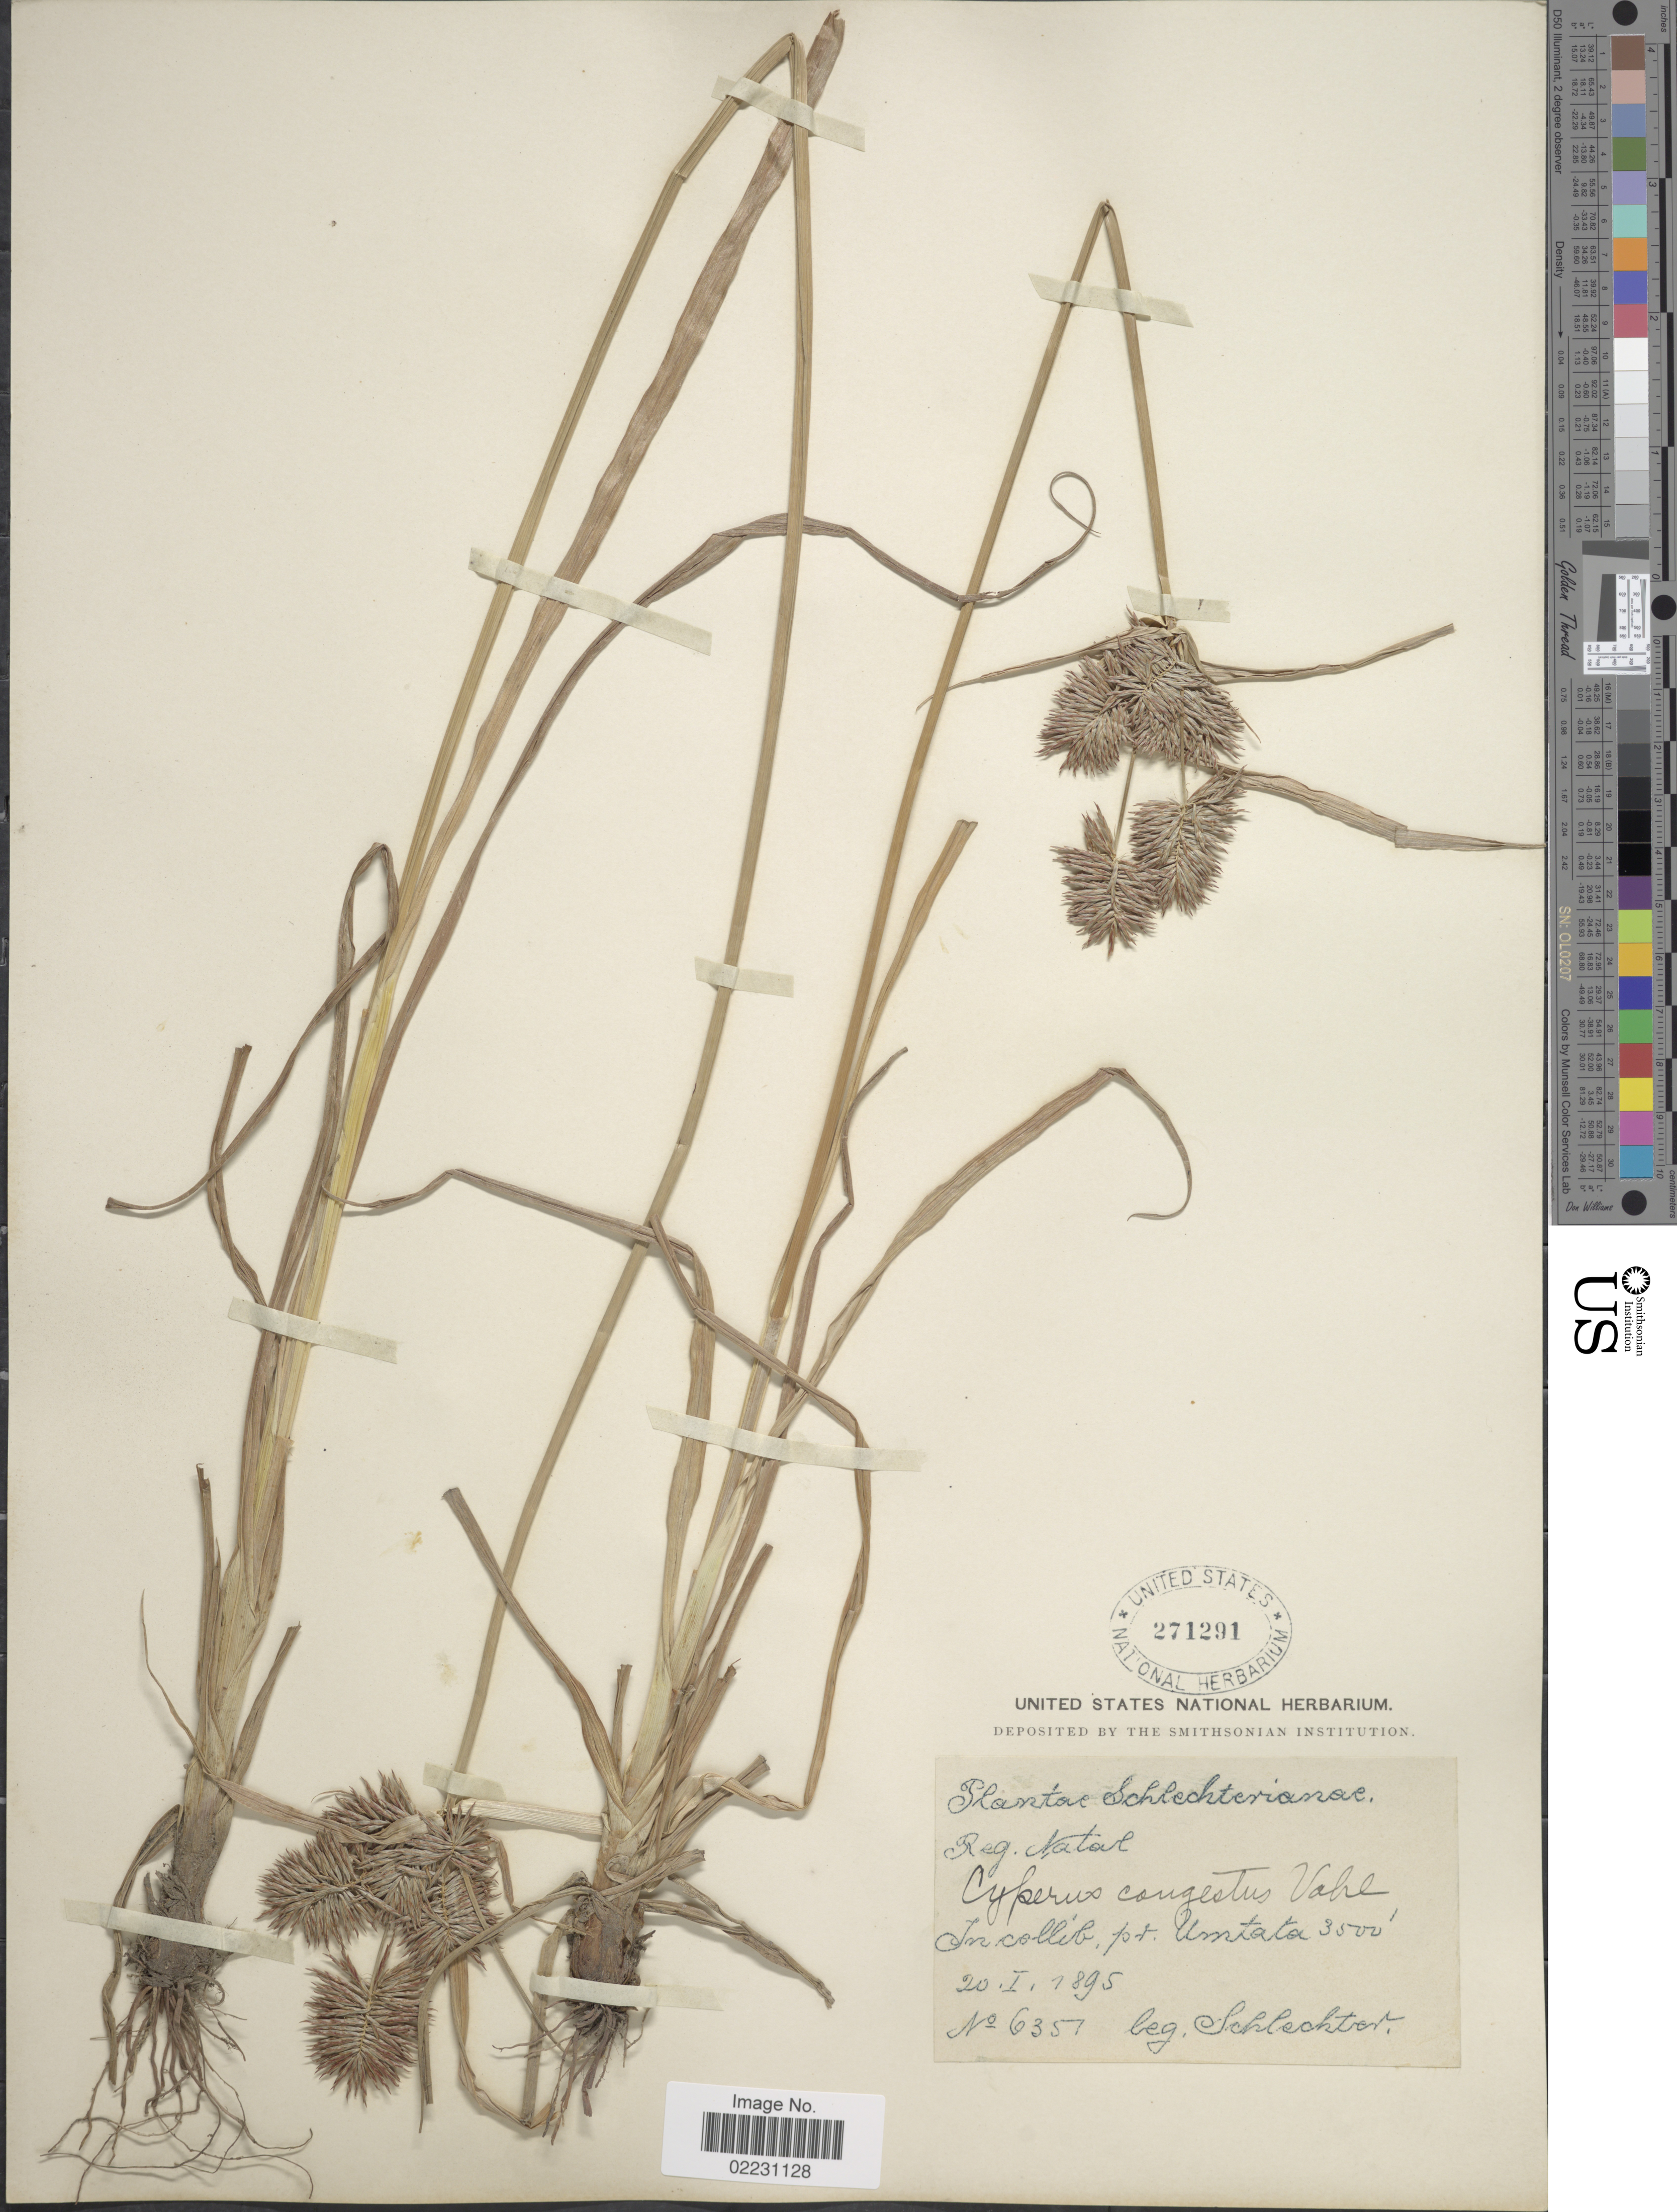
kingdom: Plantae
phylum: Tracheophyta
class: Liliopsida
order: Poales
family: Cyperaceae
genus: Cyperus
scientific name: Cyperus congestus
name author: Vahl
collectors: Schlechter, --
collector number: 6351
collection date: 1895-01-20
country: South Africa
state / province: KwaZulu-Natal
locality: In collib pr. Umtata.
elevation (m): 1067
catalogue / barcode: US 271291